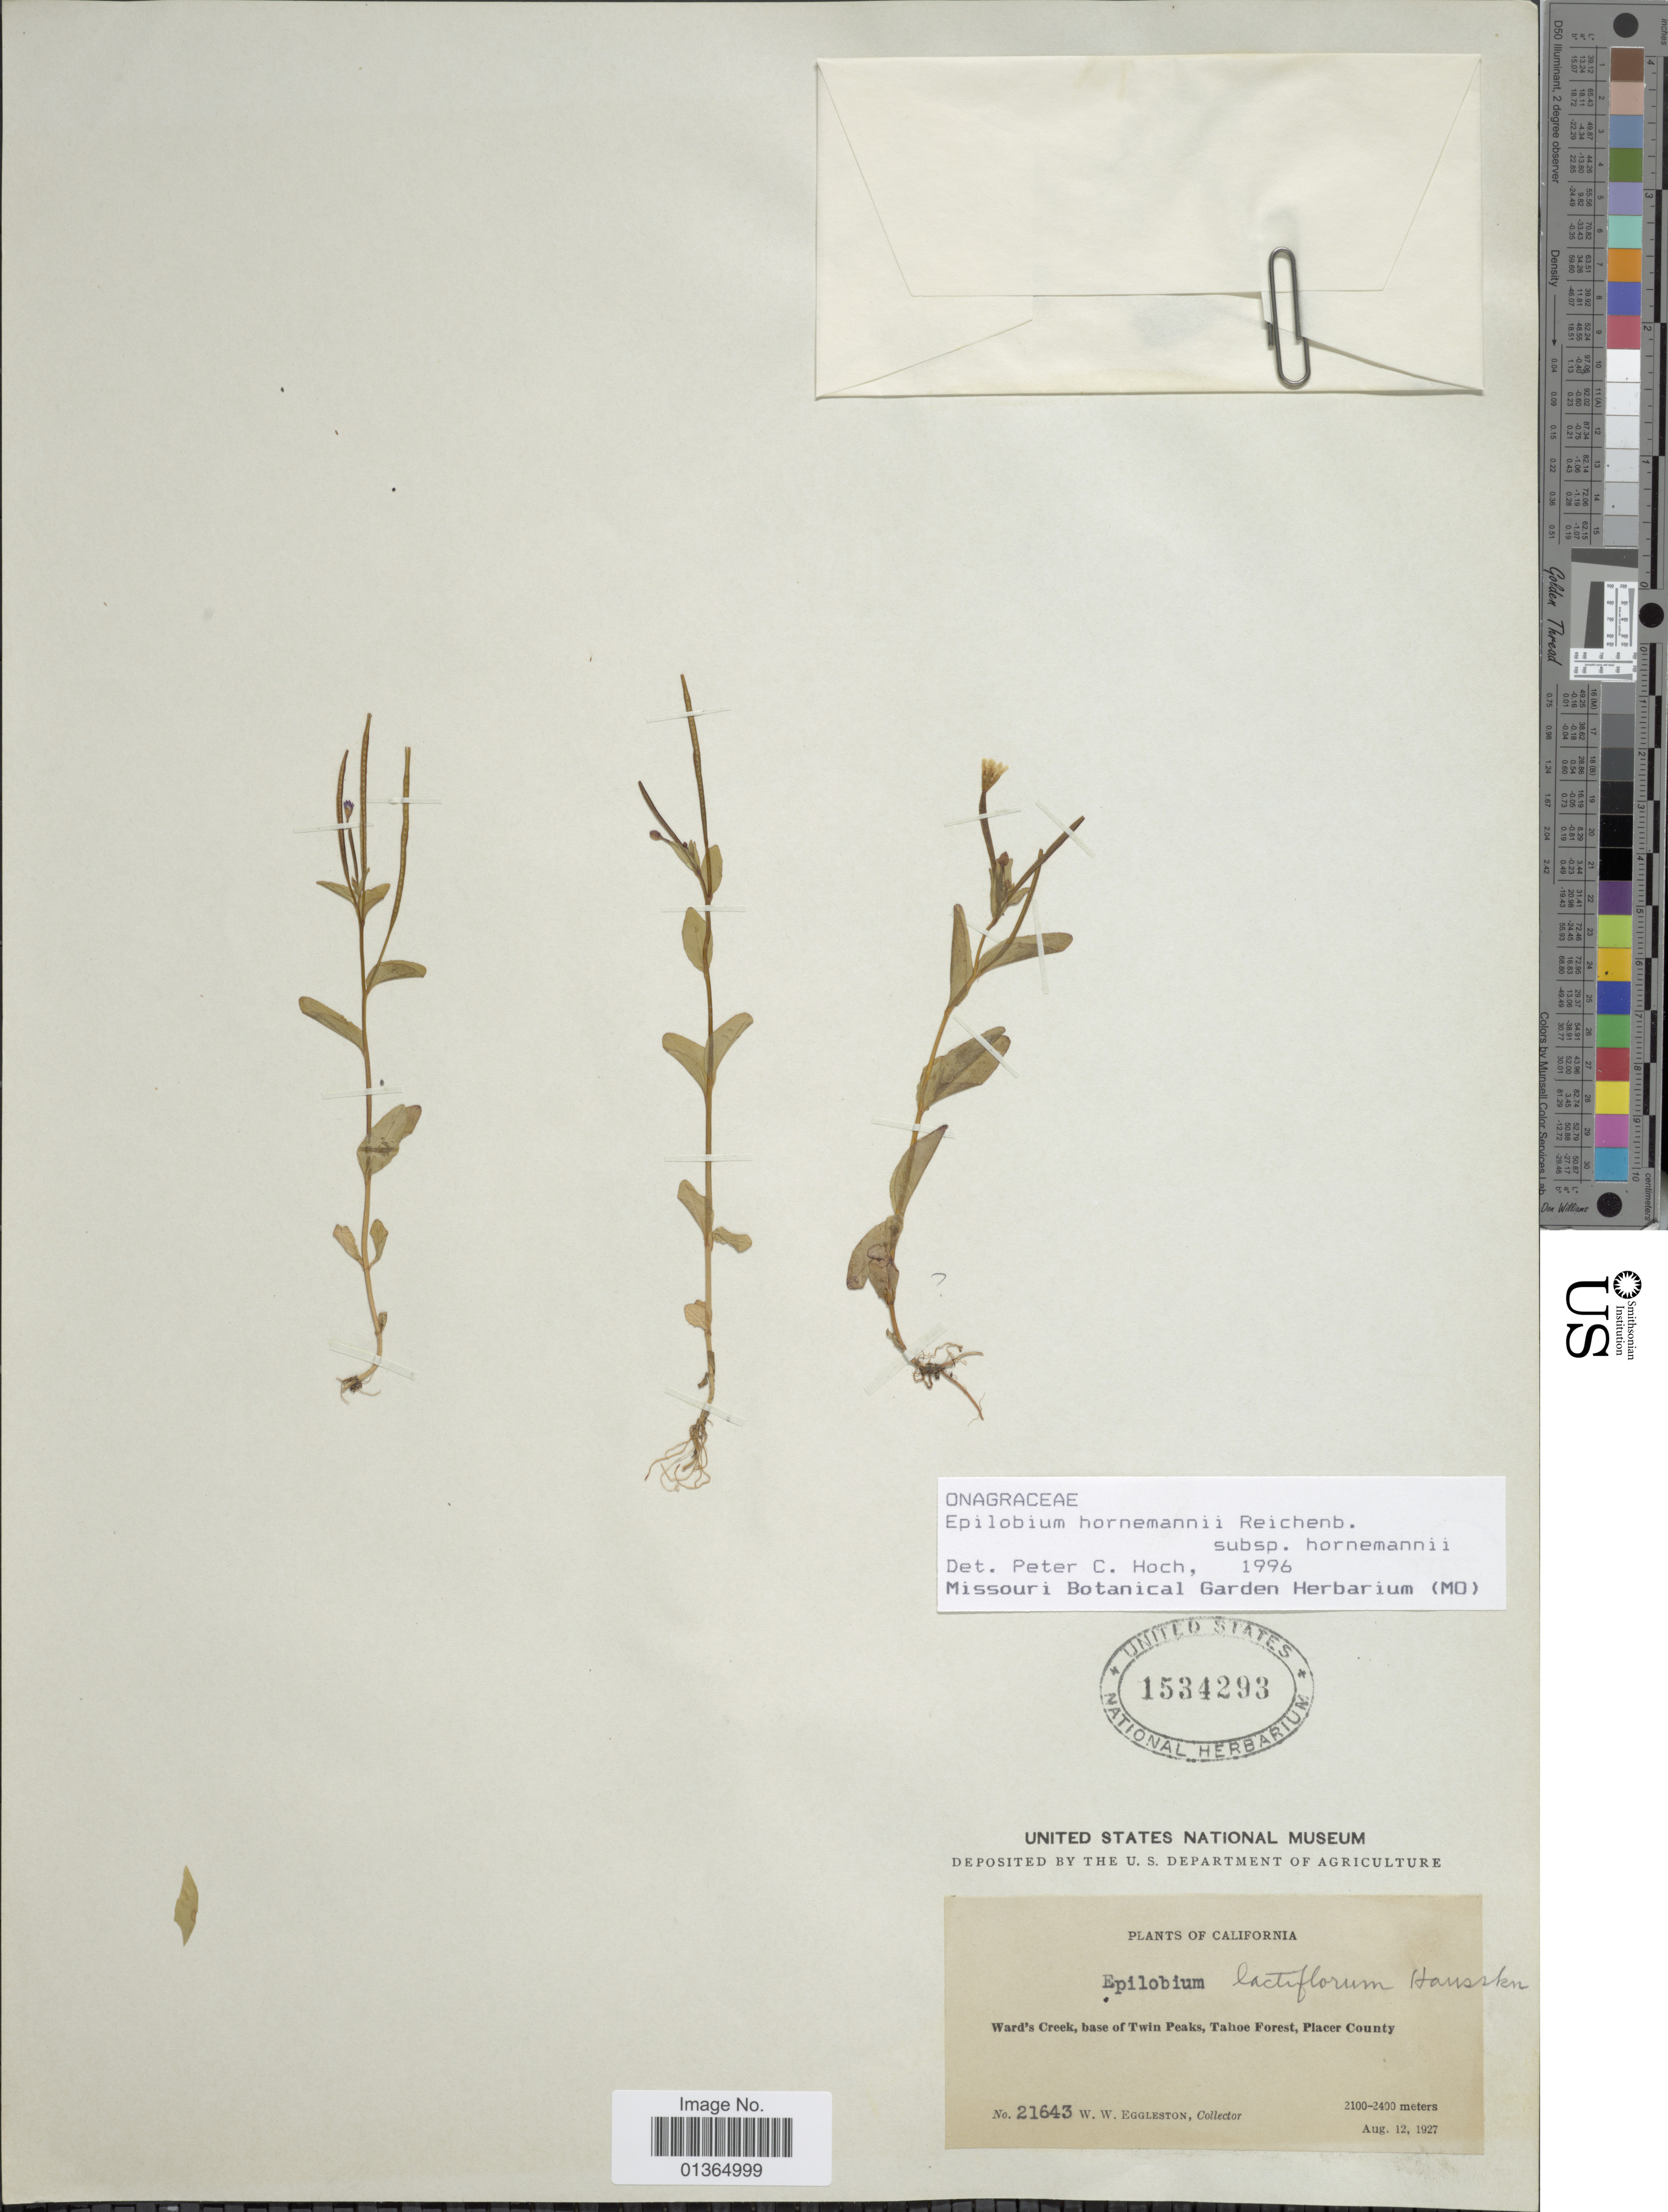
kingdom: Plantae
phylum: Tracheophyta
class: Magnoliopsida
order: Myrtales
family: Onagraceae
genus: Epilobium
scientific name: Epilobium hornemannii subsp. hornemannii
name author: Rchb.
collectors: W. W. Eggleston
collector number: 21643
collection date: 1927-08-12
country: United States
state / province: California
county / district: Placer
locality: Ward's Creek, base of Twin Peaks, Tahoe Forest, Placer County.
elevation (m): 2100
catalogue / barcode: US 1534293